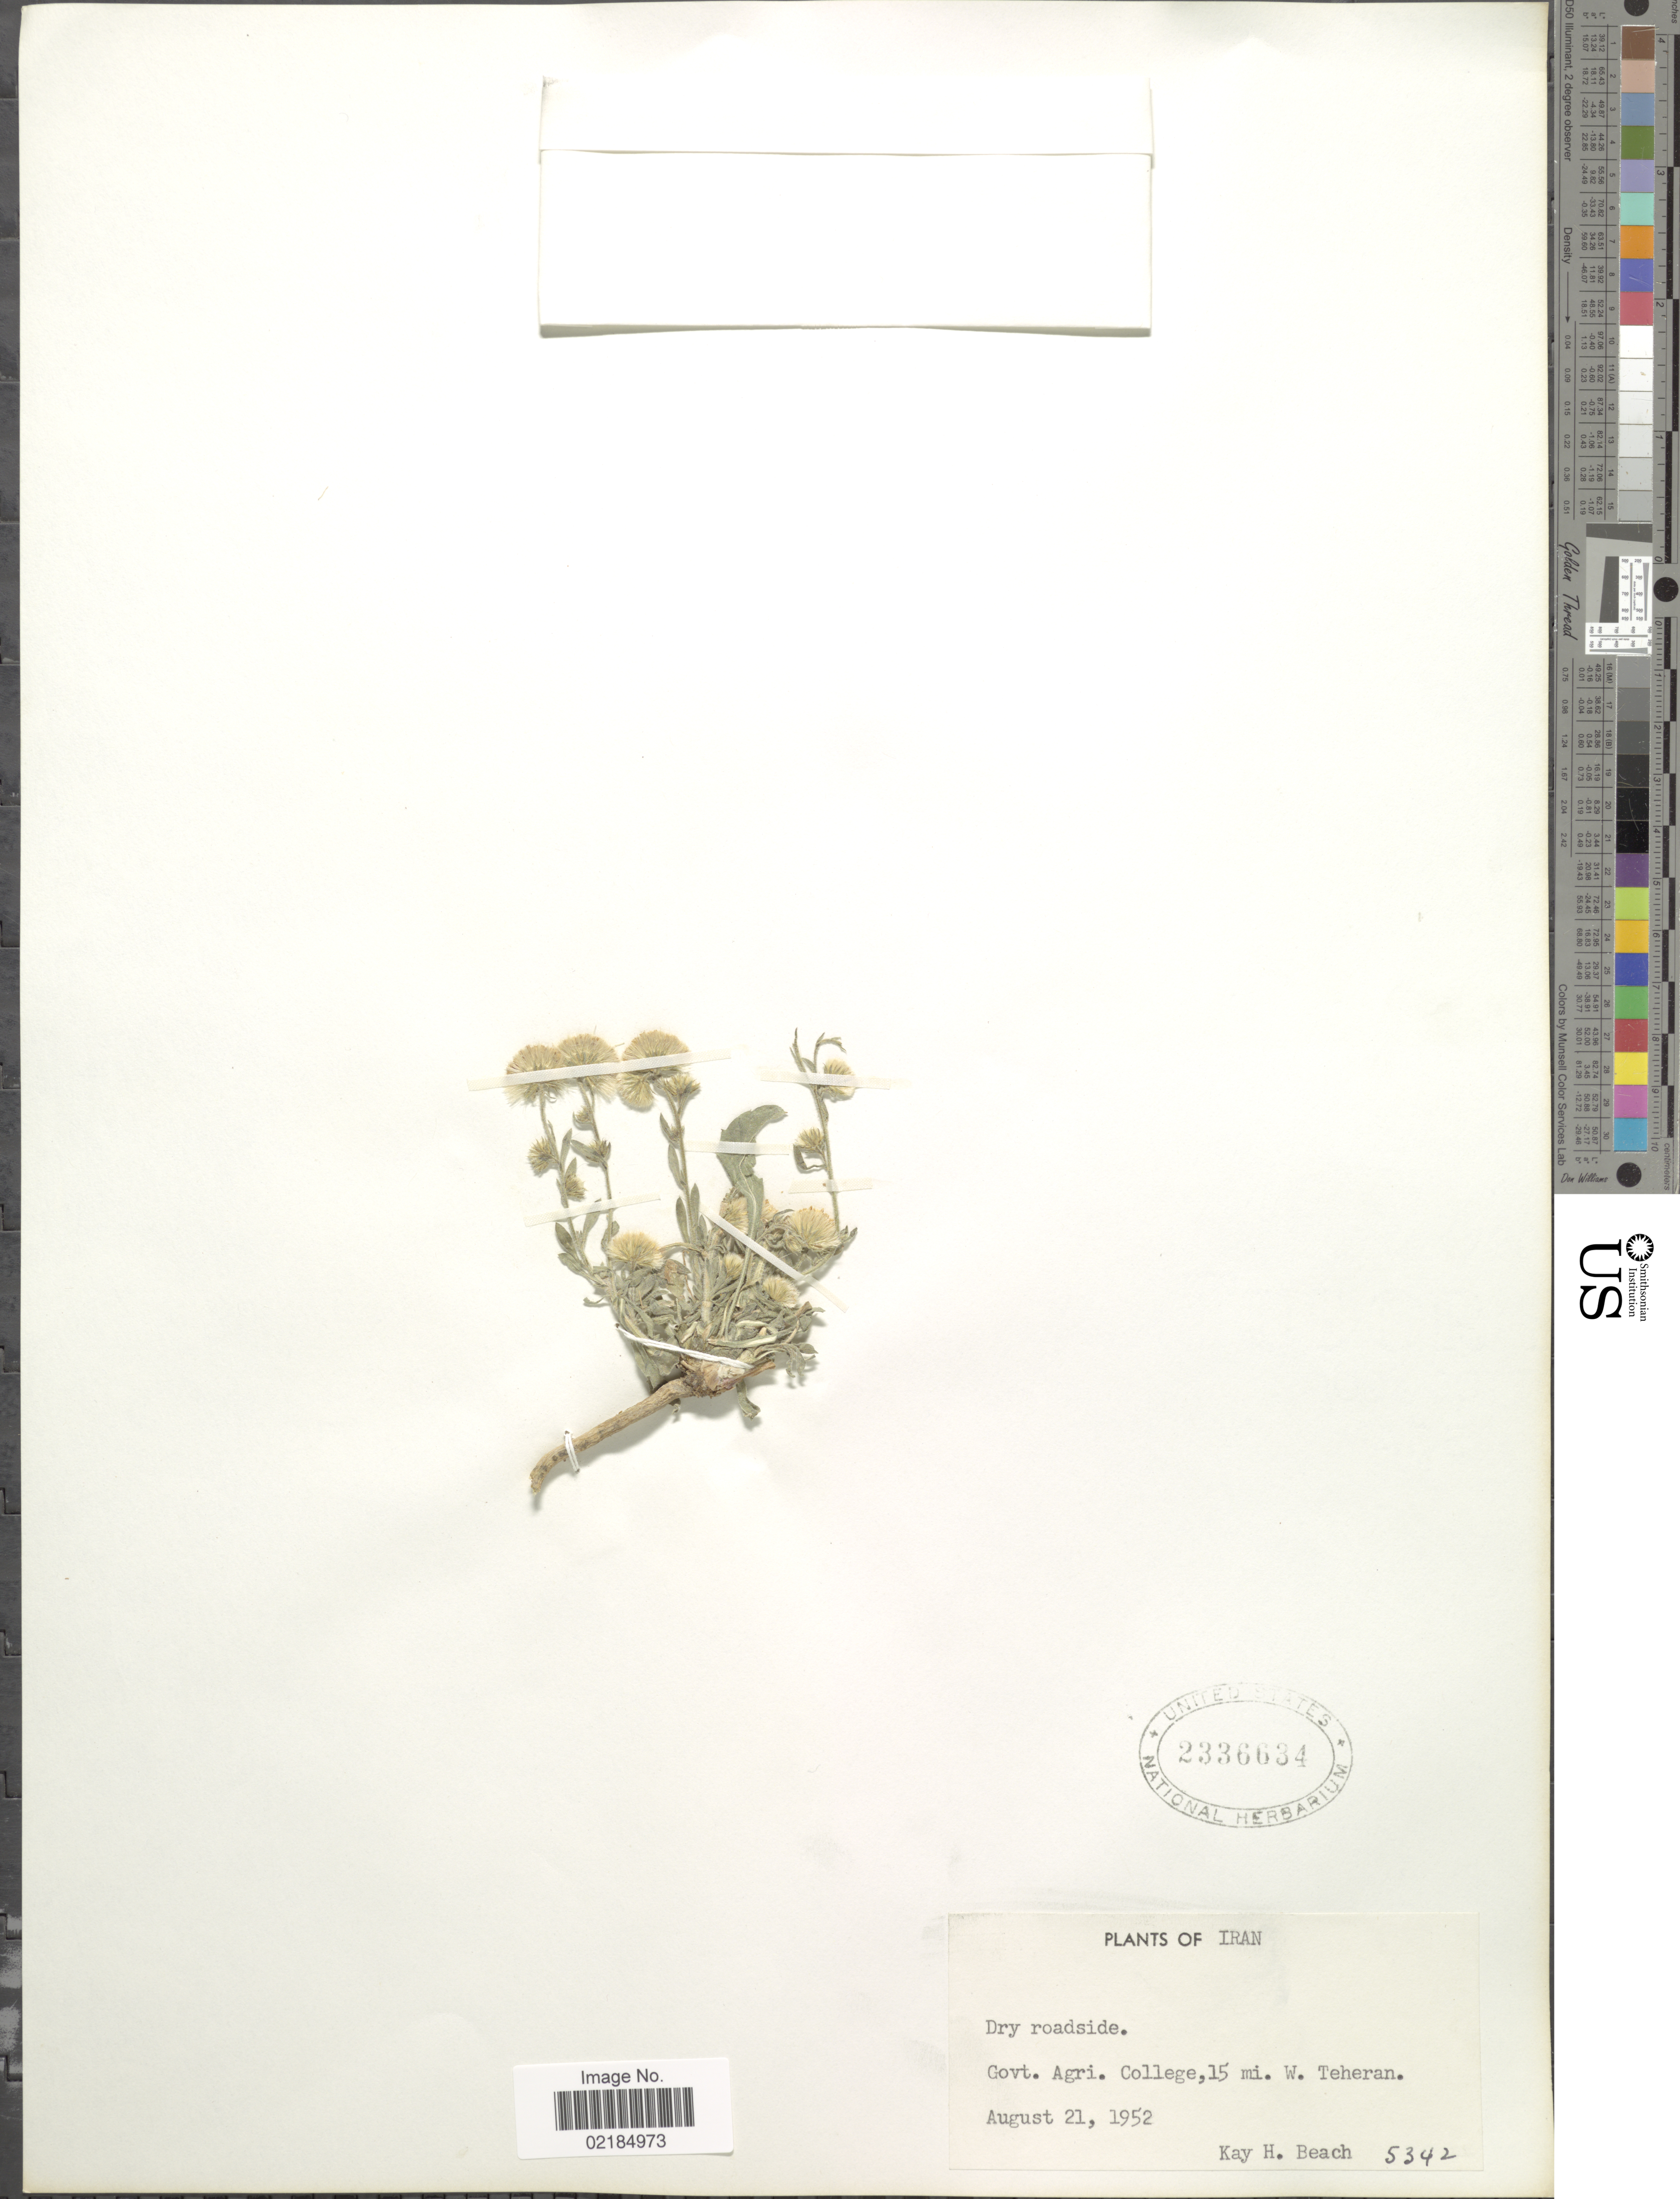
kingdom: Plantae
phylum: Tracheophyta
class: Magnoliopsida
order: Asterales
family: Asteraceae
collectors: K. H. Beach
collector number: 5342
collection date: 1952-08-21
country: Iran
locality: Dry roadside. Govt. Agri. College, 15 mi. W. Teheran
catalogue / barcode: US 2336634